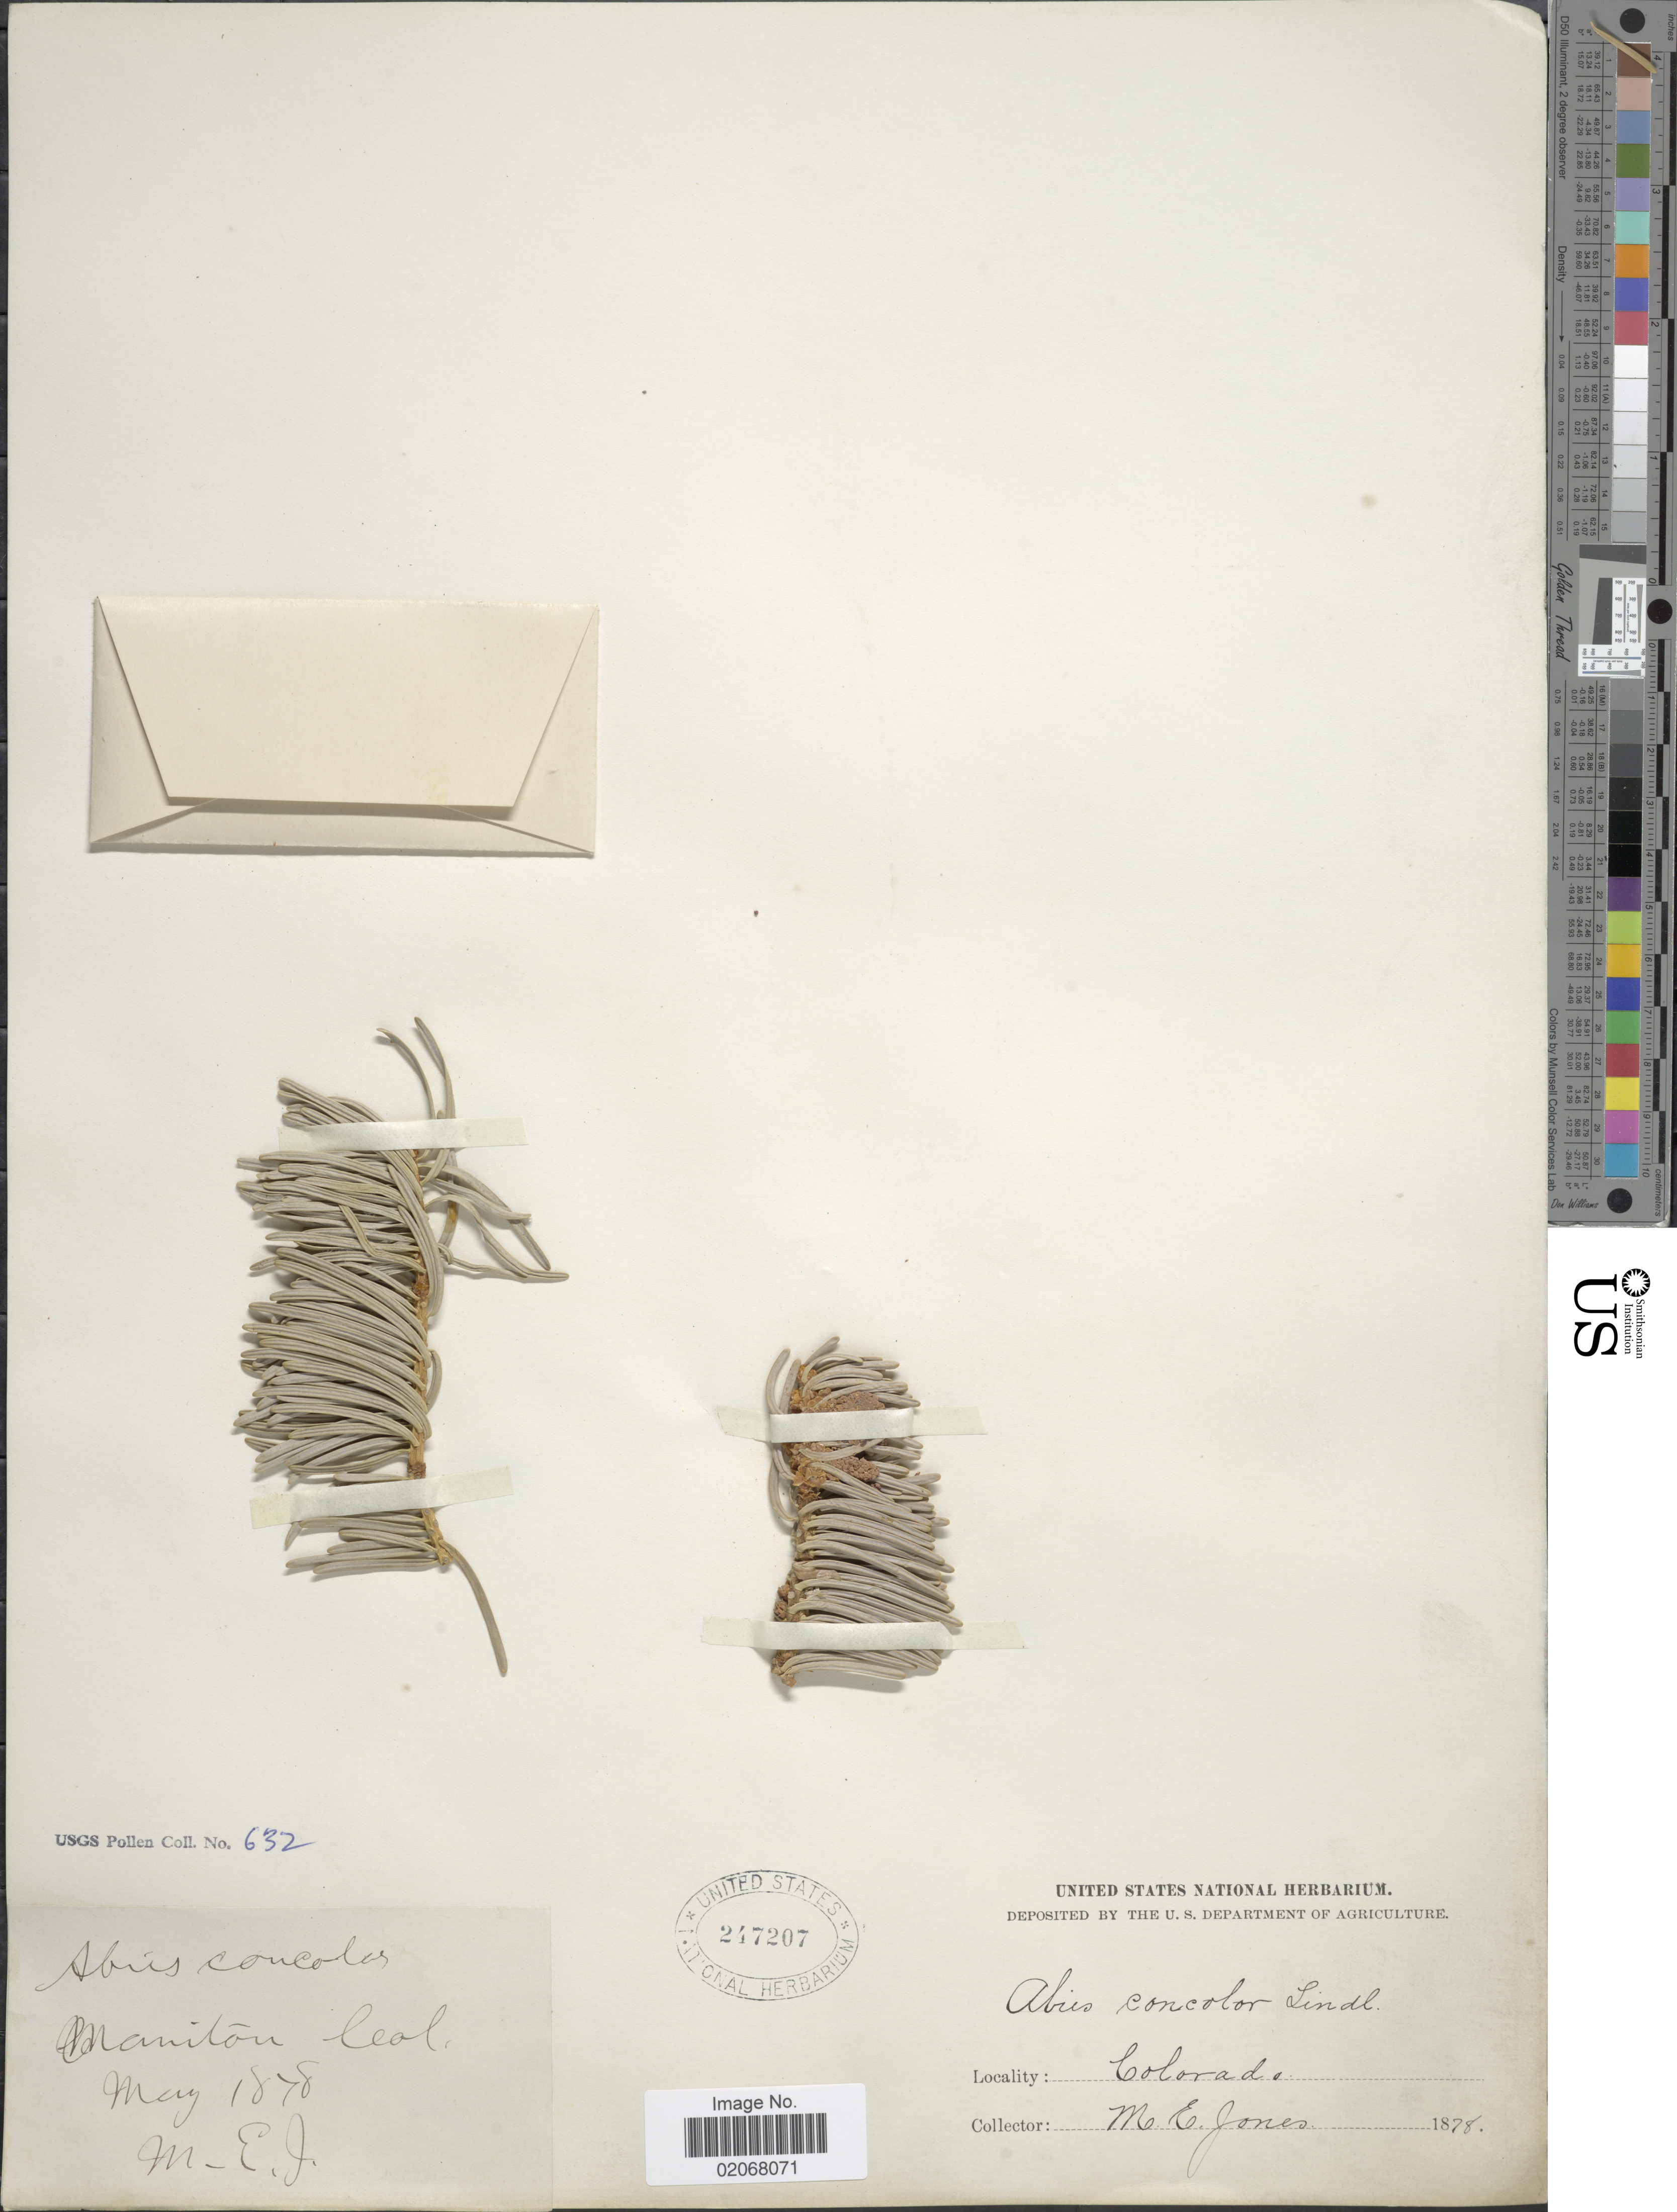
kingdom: Plantae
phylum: Tracheophyta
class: Pinopsida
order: Pinales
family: Pinaceae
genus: Abies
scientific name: Abies concolor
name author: (Gordon & Glend.) Lindl. ex Hildebr.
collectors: M. E. Jones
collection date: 1878-05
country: United States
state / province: Colorado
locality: Manitou.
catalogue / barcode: US 247207